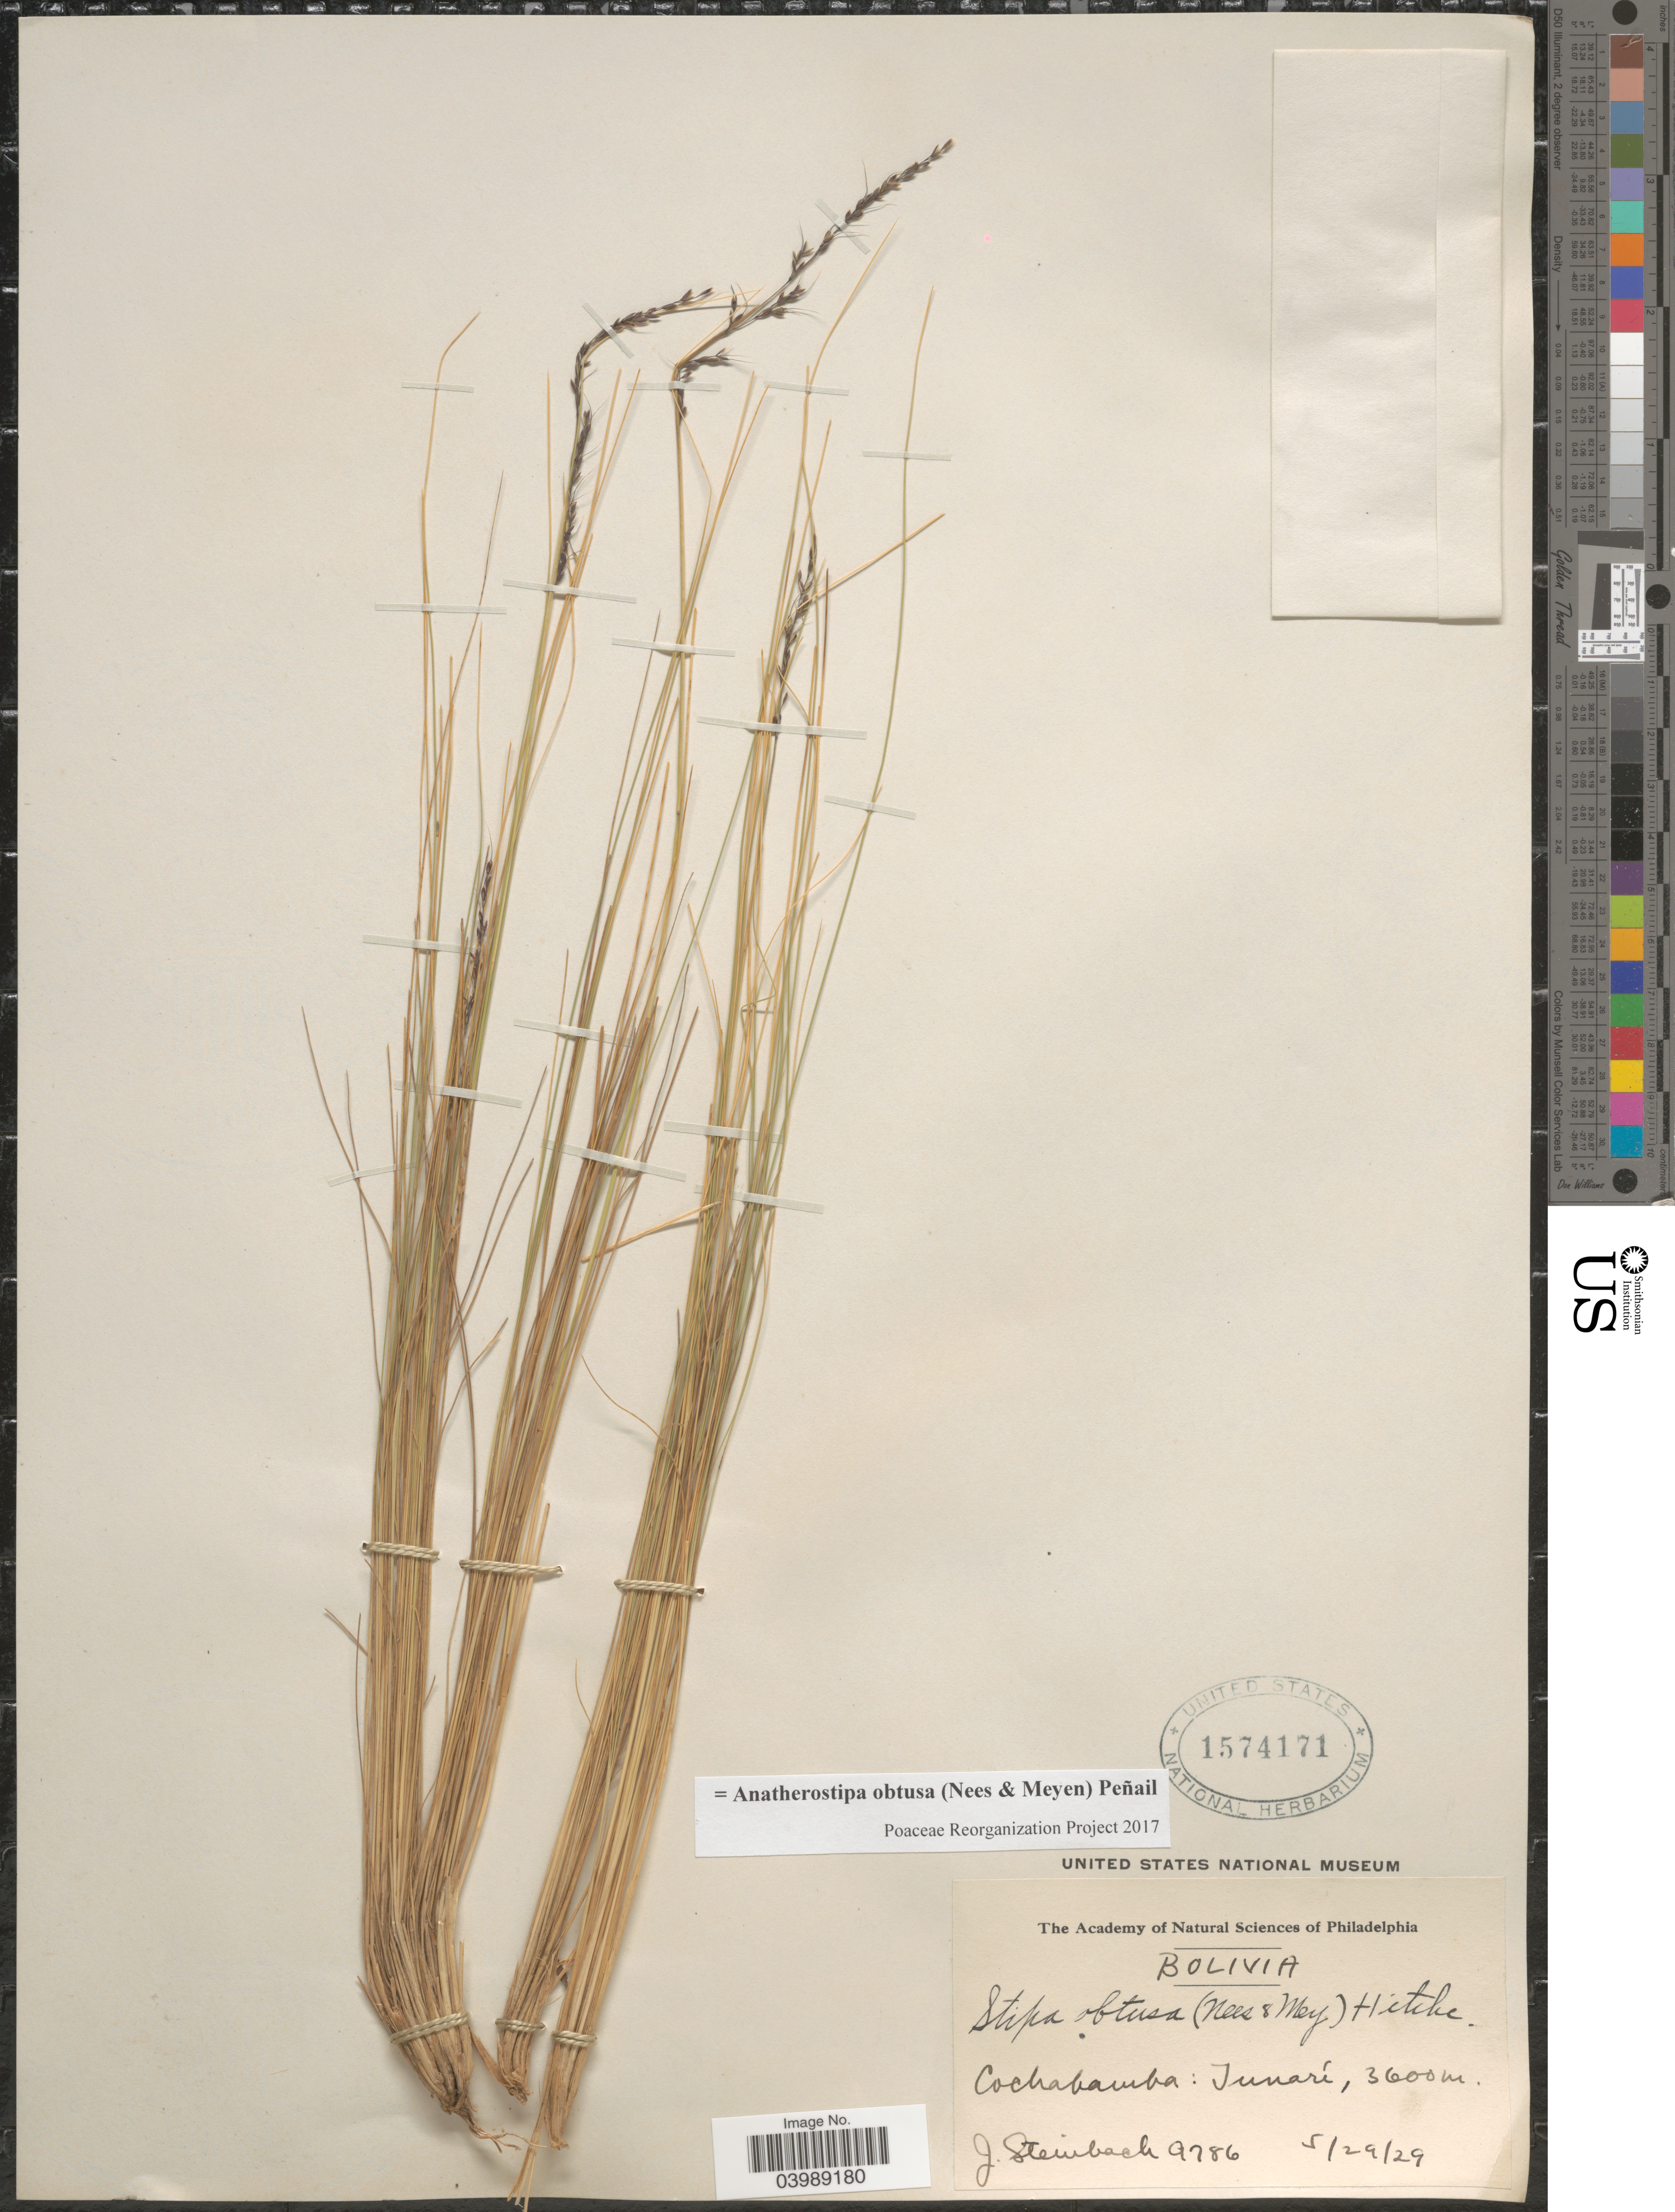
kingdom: Plantae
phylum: Tracheophyta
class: Liliopsida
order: Poales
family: Poaceae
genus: Anatherostipa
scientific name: Anatherostipa obtusa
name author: (Nees & Meyen) Peñailillo B.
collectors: J. Steinbach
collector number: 9786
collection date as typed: Transcribed d/m/y: 29/5/29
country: Bolivia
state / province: Cochabamba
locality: Junarí.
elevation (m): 3600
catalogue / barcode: US 1574171